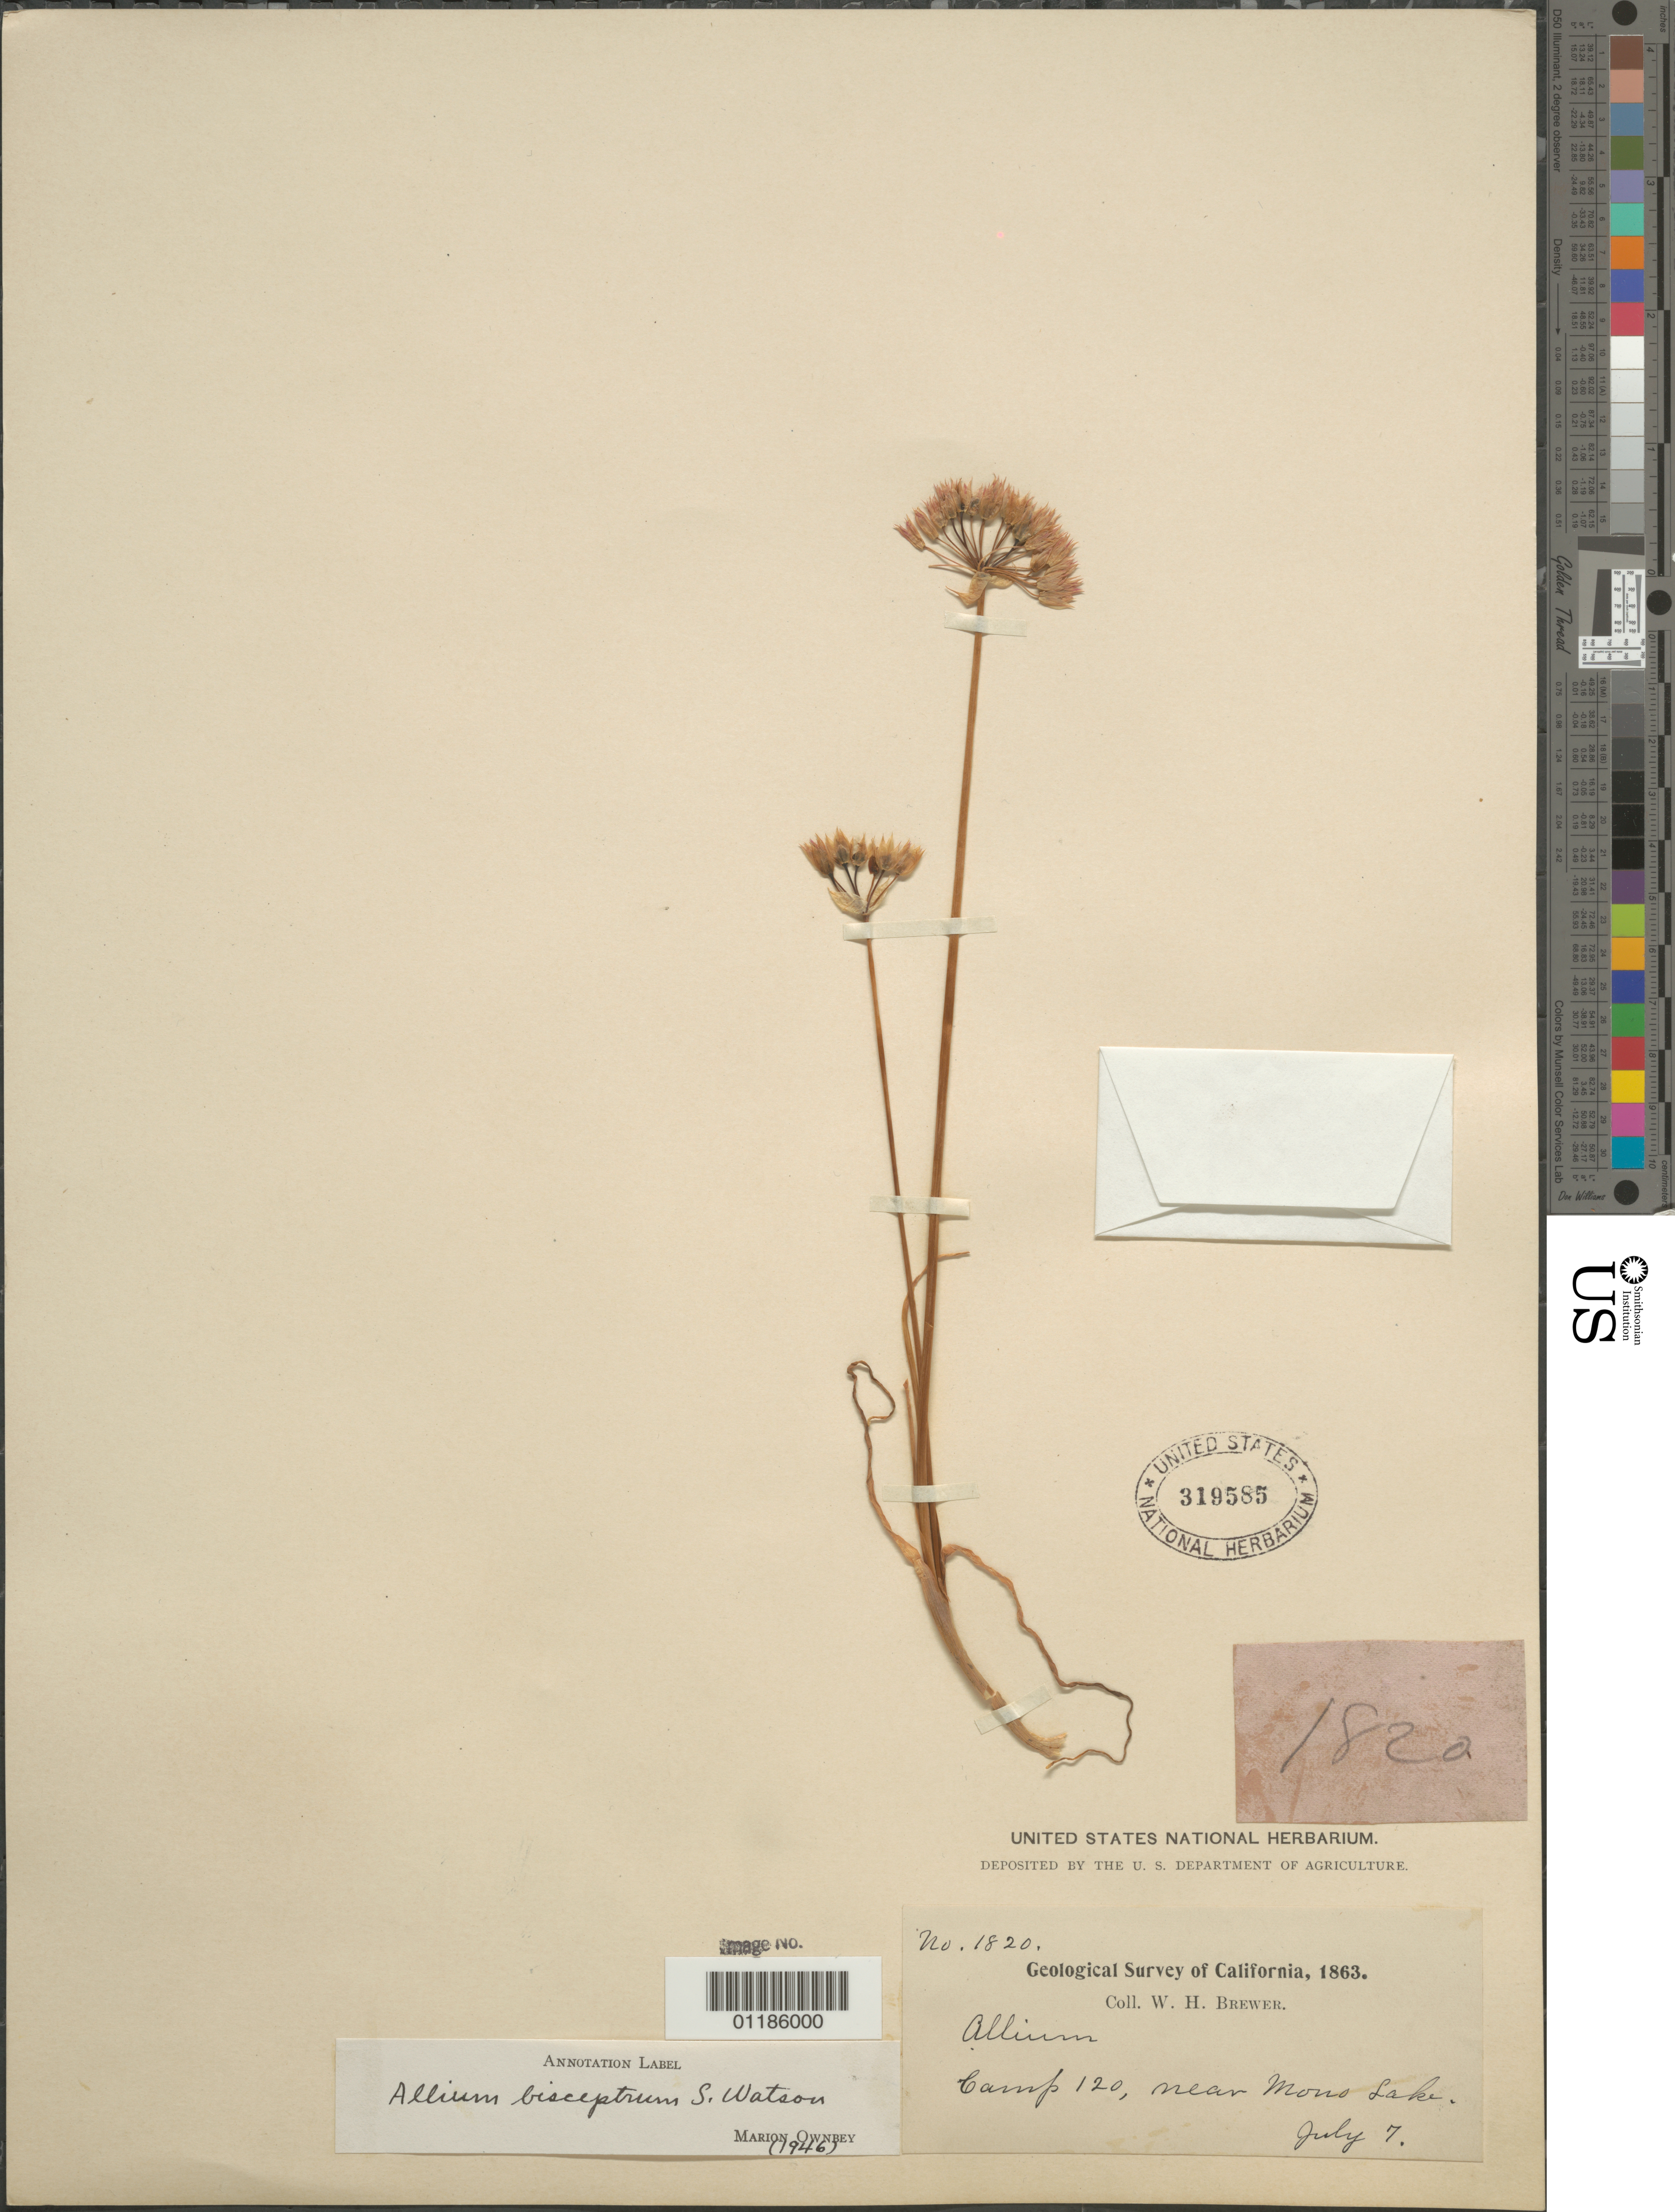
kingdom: Plantae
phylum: Tracheophyta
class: Liliopsida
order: Asparagales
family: Amaryllidaceae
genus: Allium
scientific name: Allium bisceptrum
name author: S. Watson in C. King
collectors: W. H. Brewer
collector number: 1820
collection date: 1863-07-07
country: United States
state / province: California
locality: Camp 120, near Mono Lake.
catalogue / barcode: US 319585